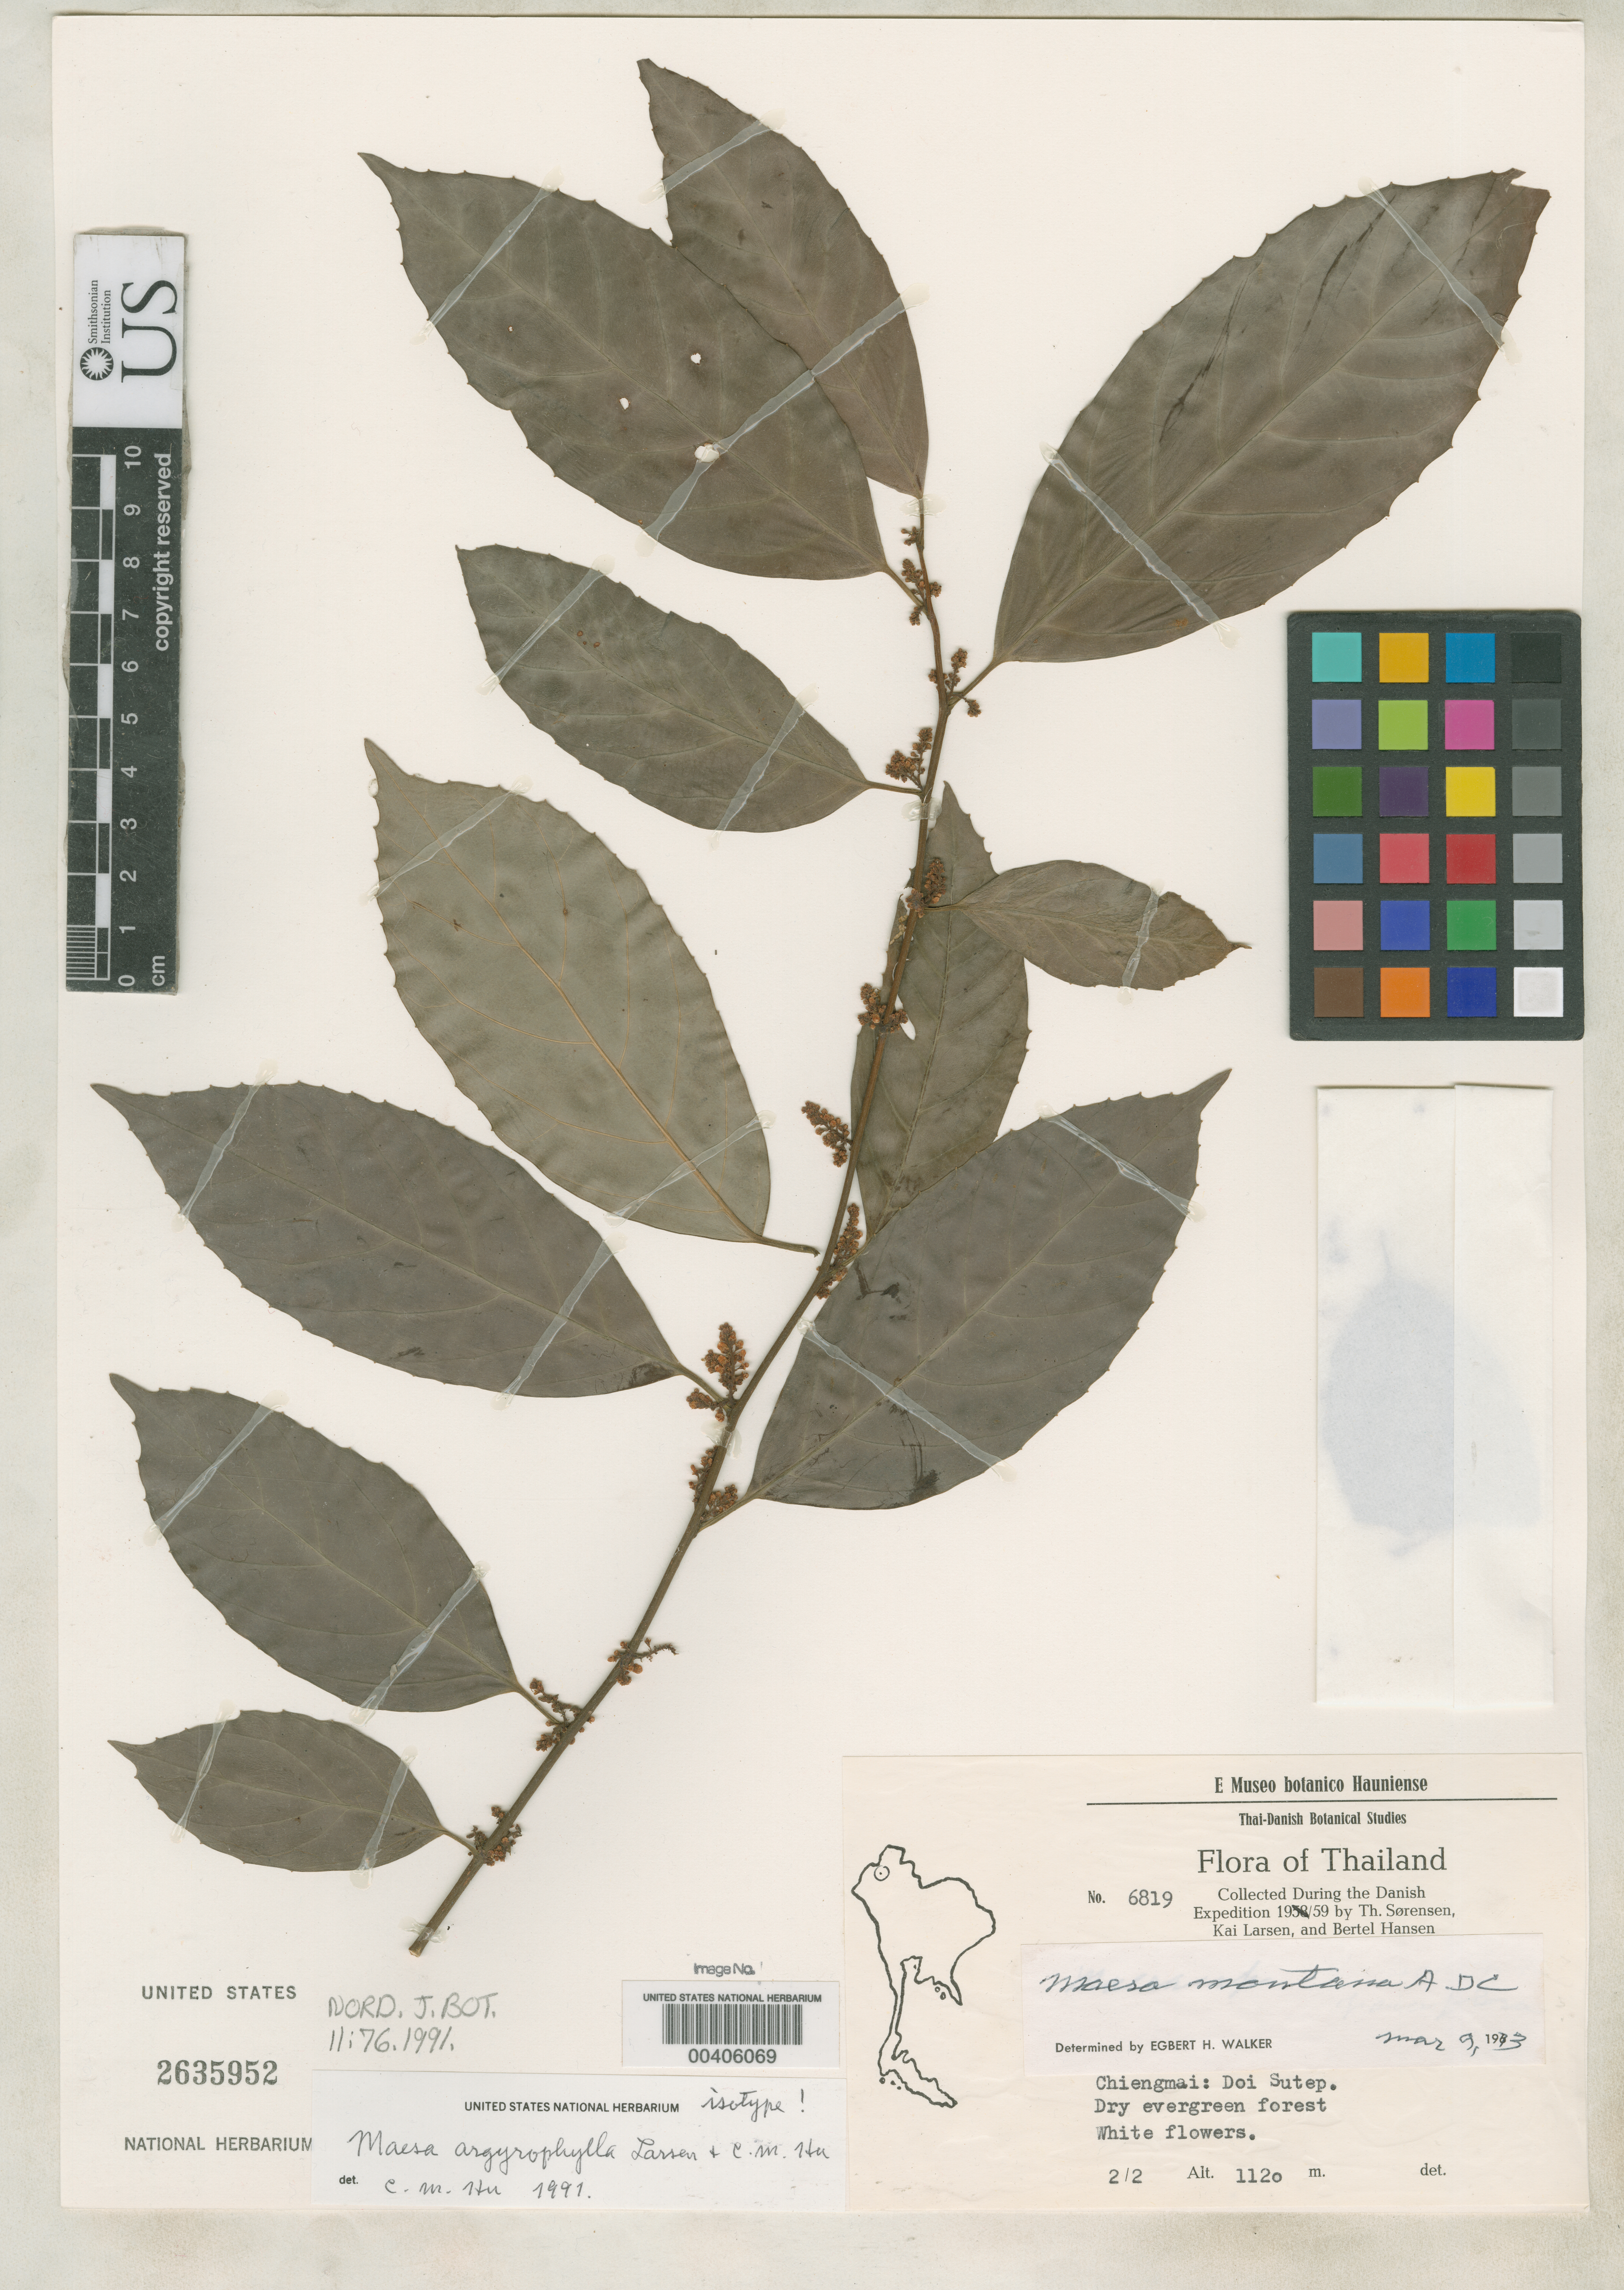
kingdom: Plantae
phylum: Tracheophyta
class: Magnoliopsida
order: Ericales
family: Primulaceae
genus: Maesa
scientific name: Maesa argyrophylla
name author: K. Larsen & C.M. Hu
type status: Isotype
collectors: T. Sorensen, K. Larsen & B. Hansen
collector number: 6819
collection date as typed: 02 Feb 1959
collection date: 1959-02-02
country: Thailand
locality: Ciengmai, Doi Sutep.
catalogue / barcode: US 2635952